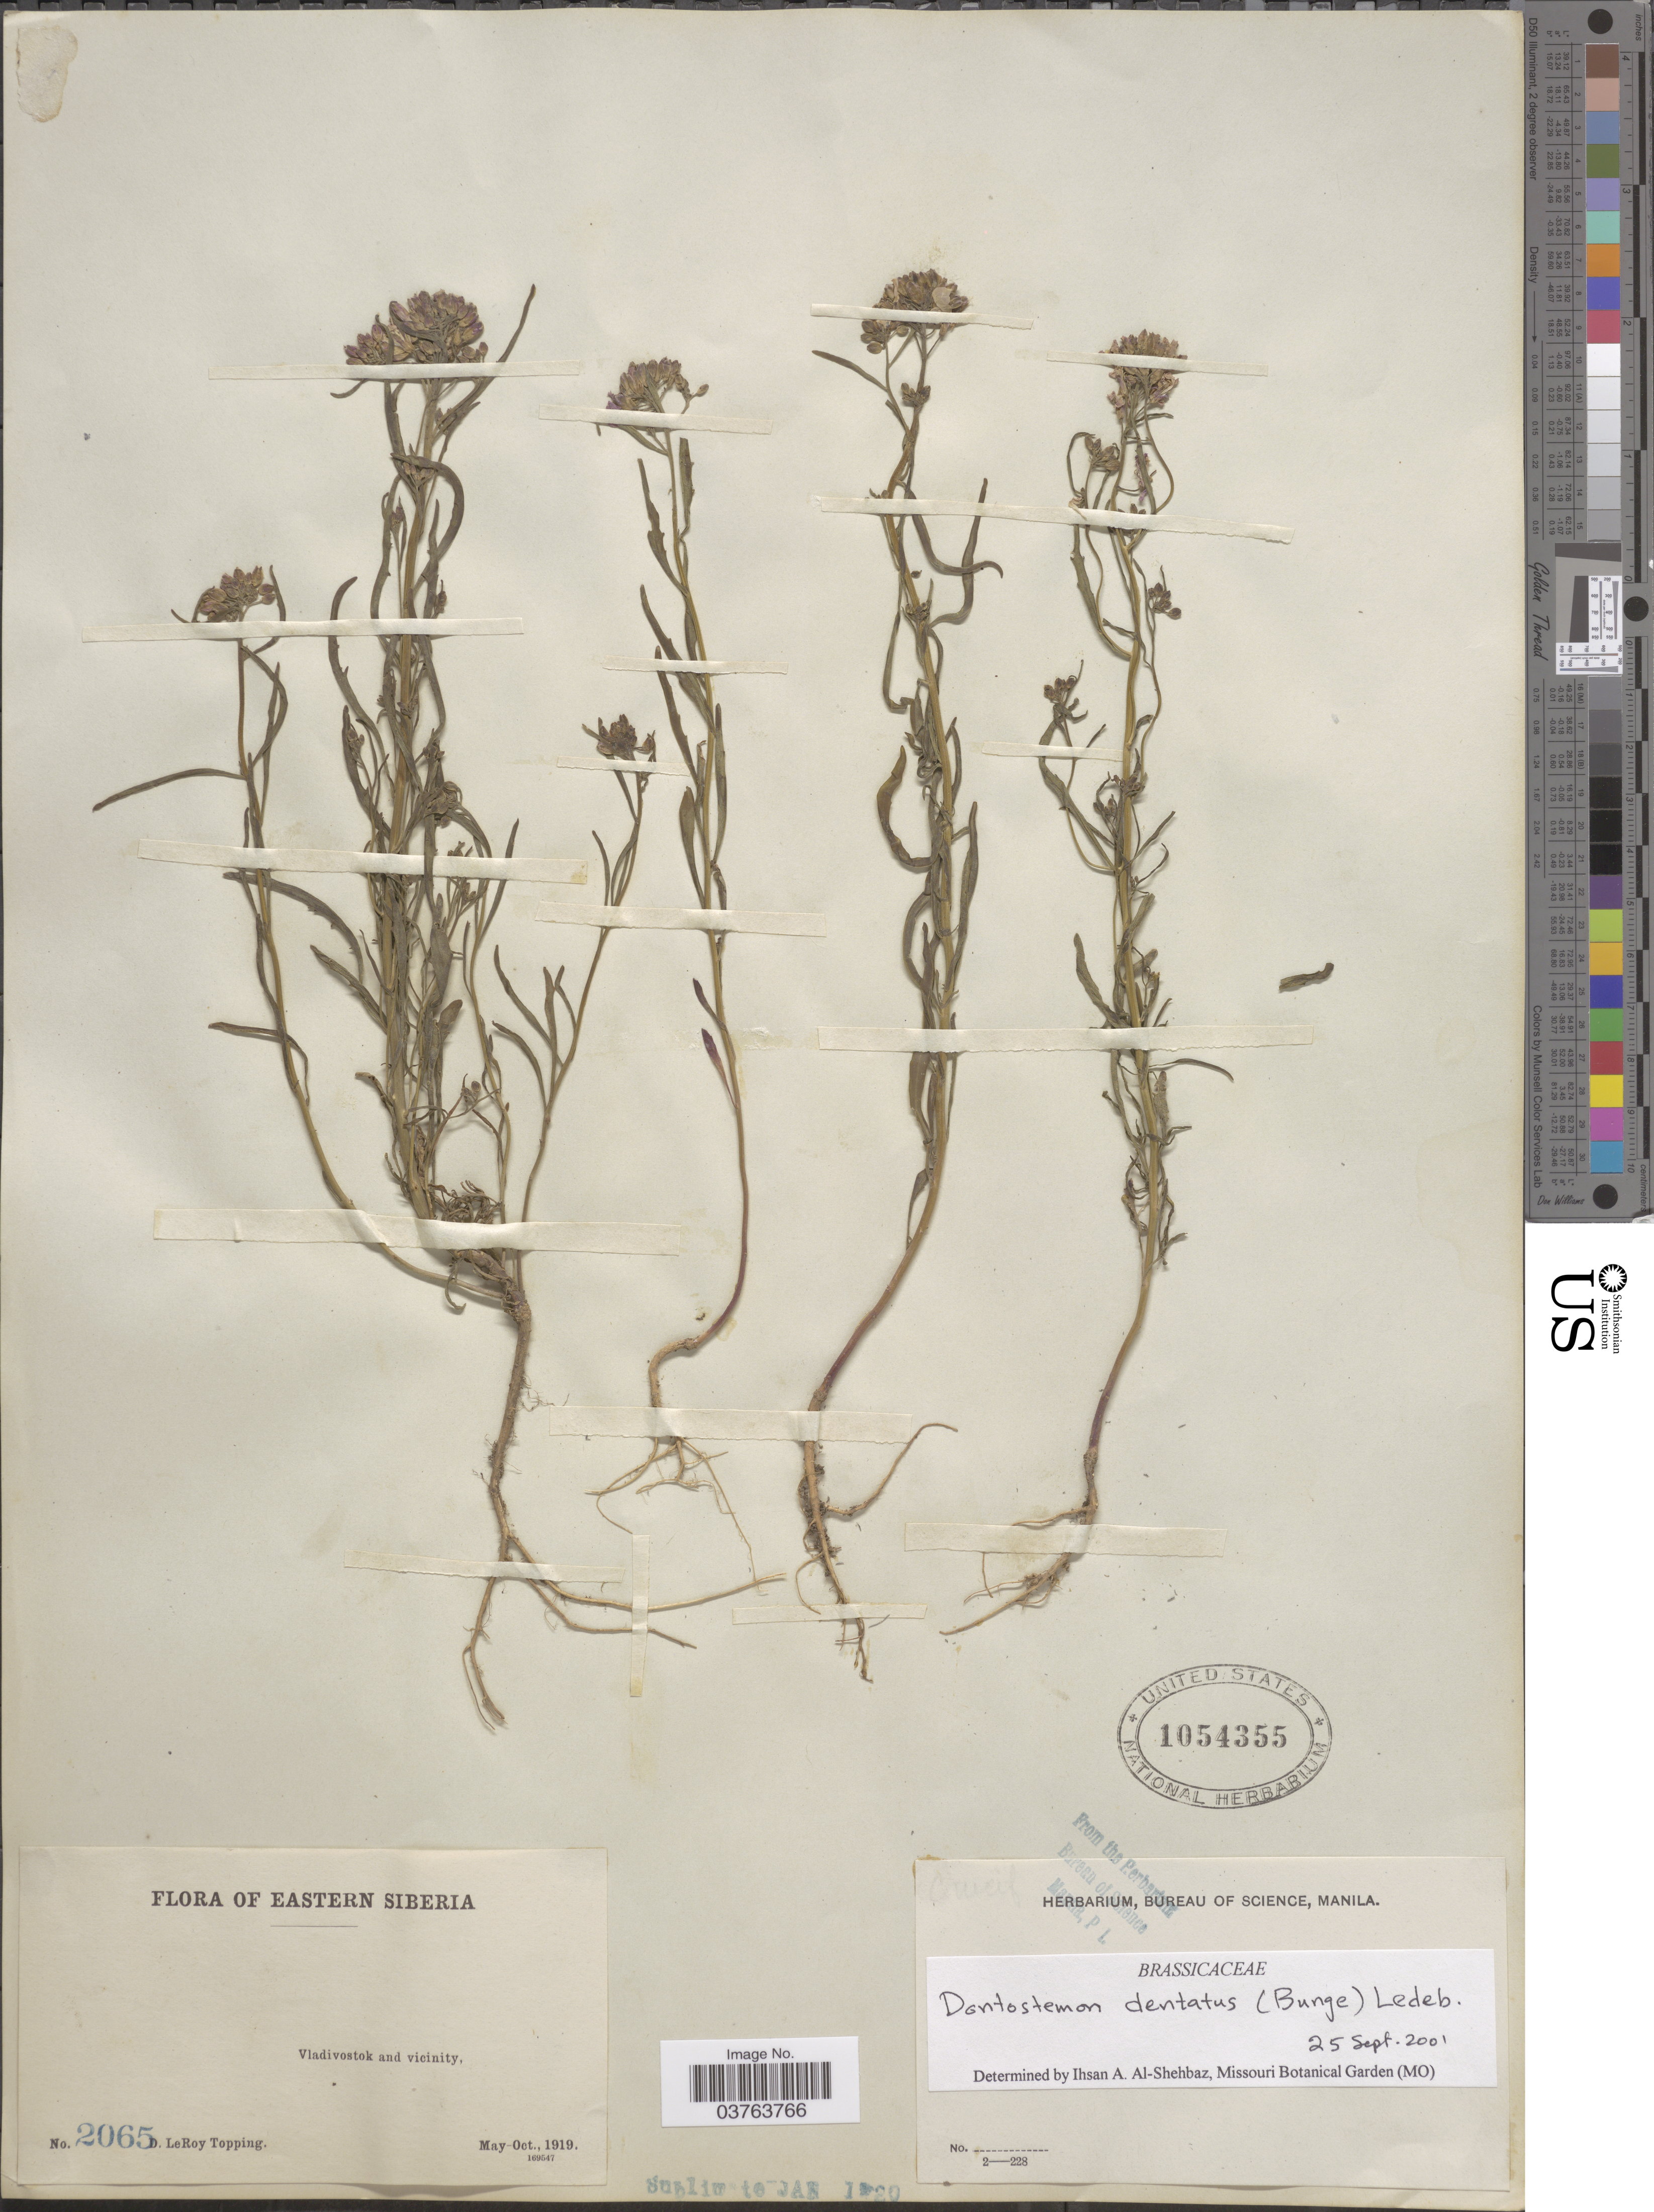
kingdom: Plantae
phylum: Tracheophyta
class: Magnoliopsida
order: Brassicales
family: Brassicaceae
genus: Dontostemon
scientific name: Dontostemon dentatus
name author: (Benge) Ledeb.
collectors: D. L. Topping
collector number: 2065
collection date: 1919-05/1919-10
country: Russian Federation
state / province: Primorsky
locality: Eastern Siberia. Vladivostok and vicinity.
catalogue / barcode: US 1054355